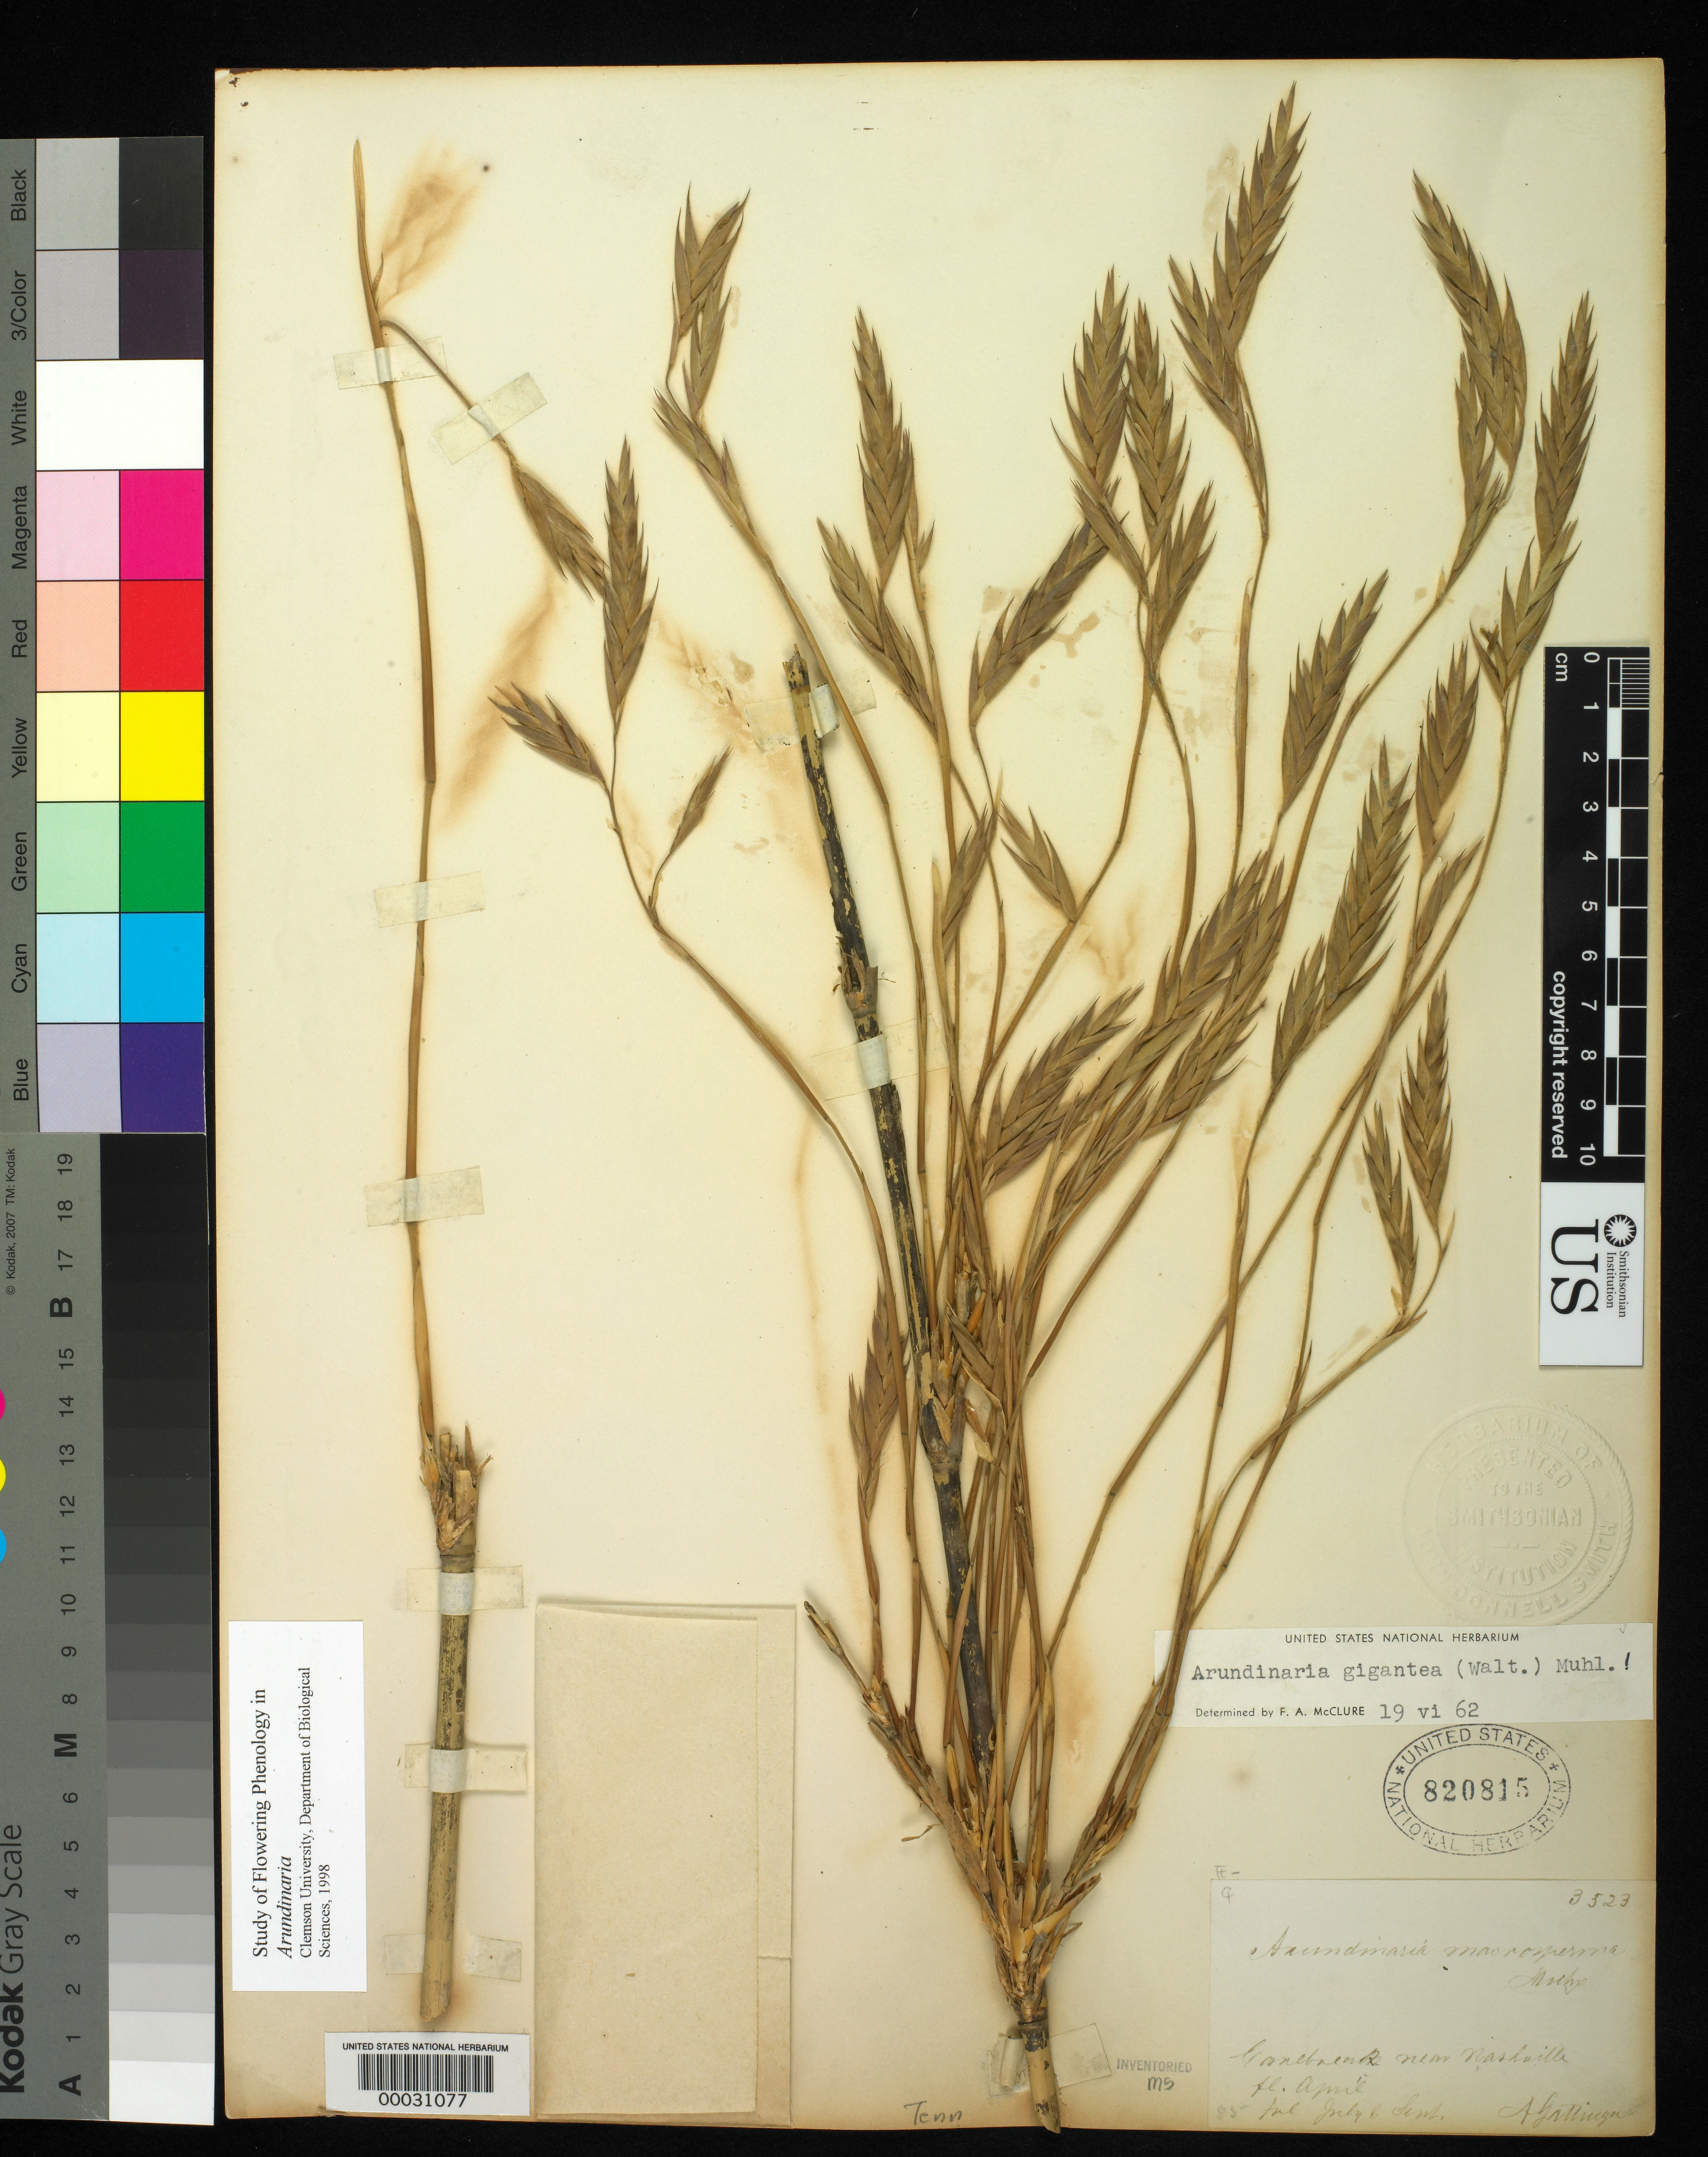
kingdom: Plantae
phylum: Tracheophyta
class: Liliopsida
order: Poales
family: Poaceae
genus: Arundinaria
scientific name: Arundinaria gigantea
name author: (Walter) Muhl.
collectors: A. Gattinger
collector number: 3523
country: United States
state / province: Tennessee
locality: Canebrakes, nashville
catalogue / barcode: US 820815